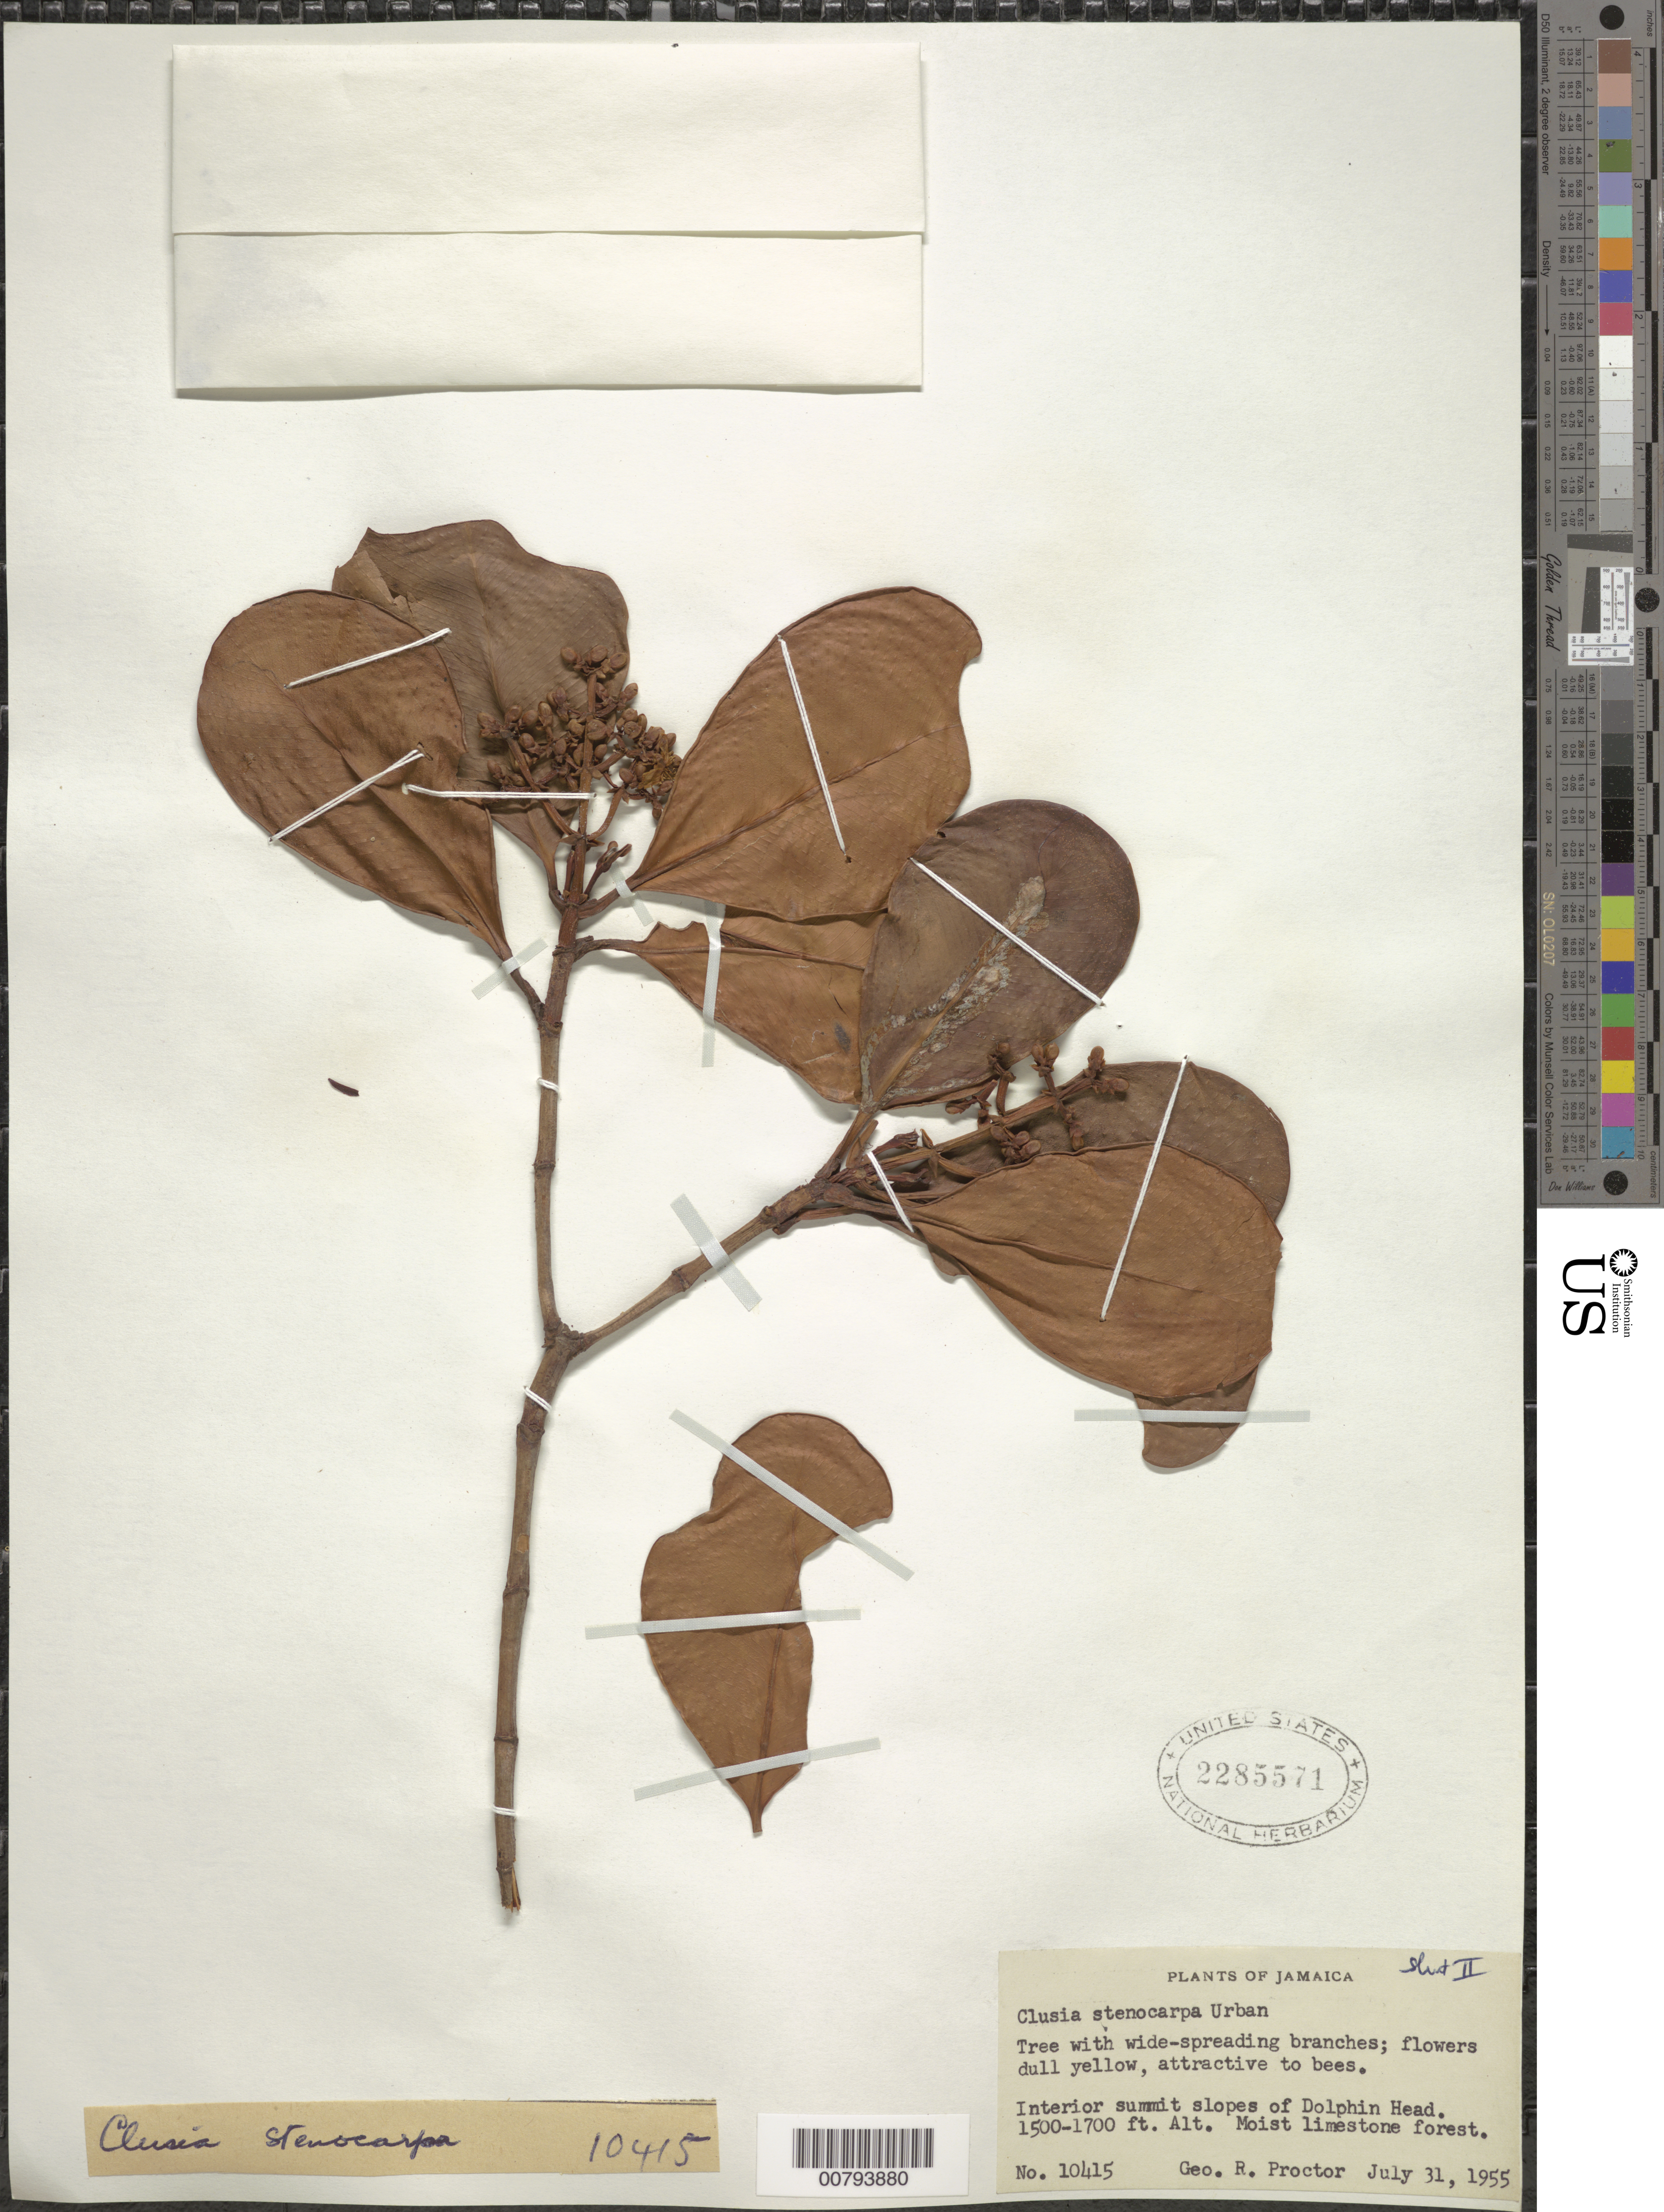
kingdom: Plantae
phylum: Tracheophyta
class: Magnoliopsida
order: Malpighiales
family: Clusiaceae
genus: Clusia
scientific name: Clusia stenocarpa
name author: Urb.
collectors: G. R. Proctor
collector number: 10415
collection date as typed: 31 Jul 1955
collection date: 1955-07-31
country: Jamaica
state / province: Hanover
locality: Interior summit slopes of Dolphin Head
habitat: Moist limestone forest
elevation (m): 457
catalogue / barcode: US 2285571